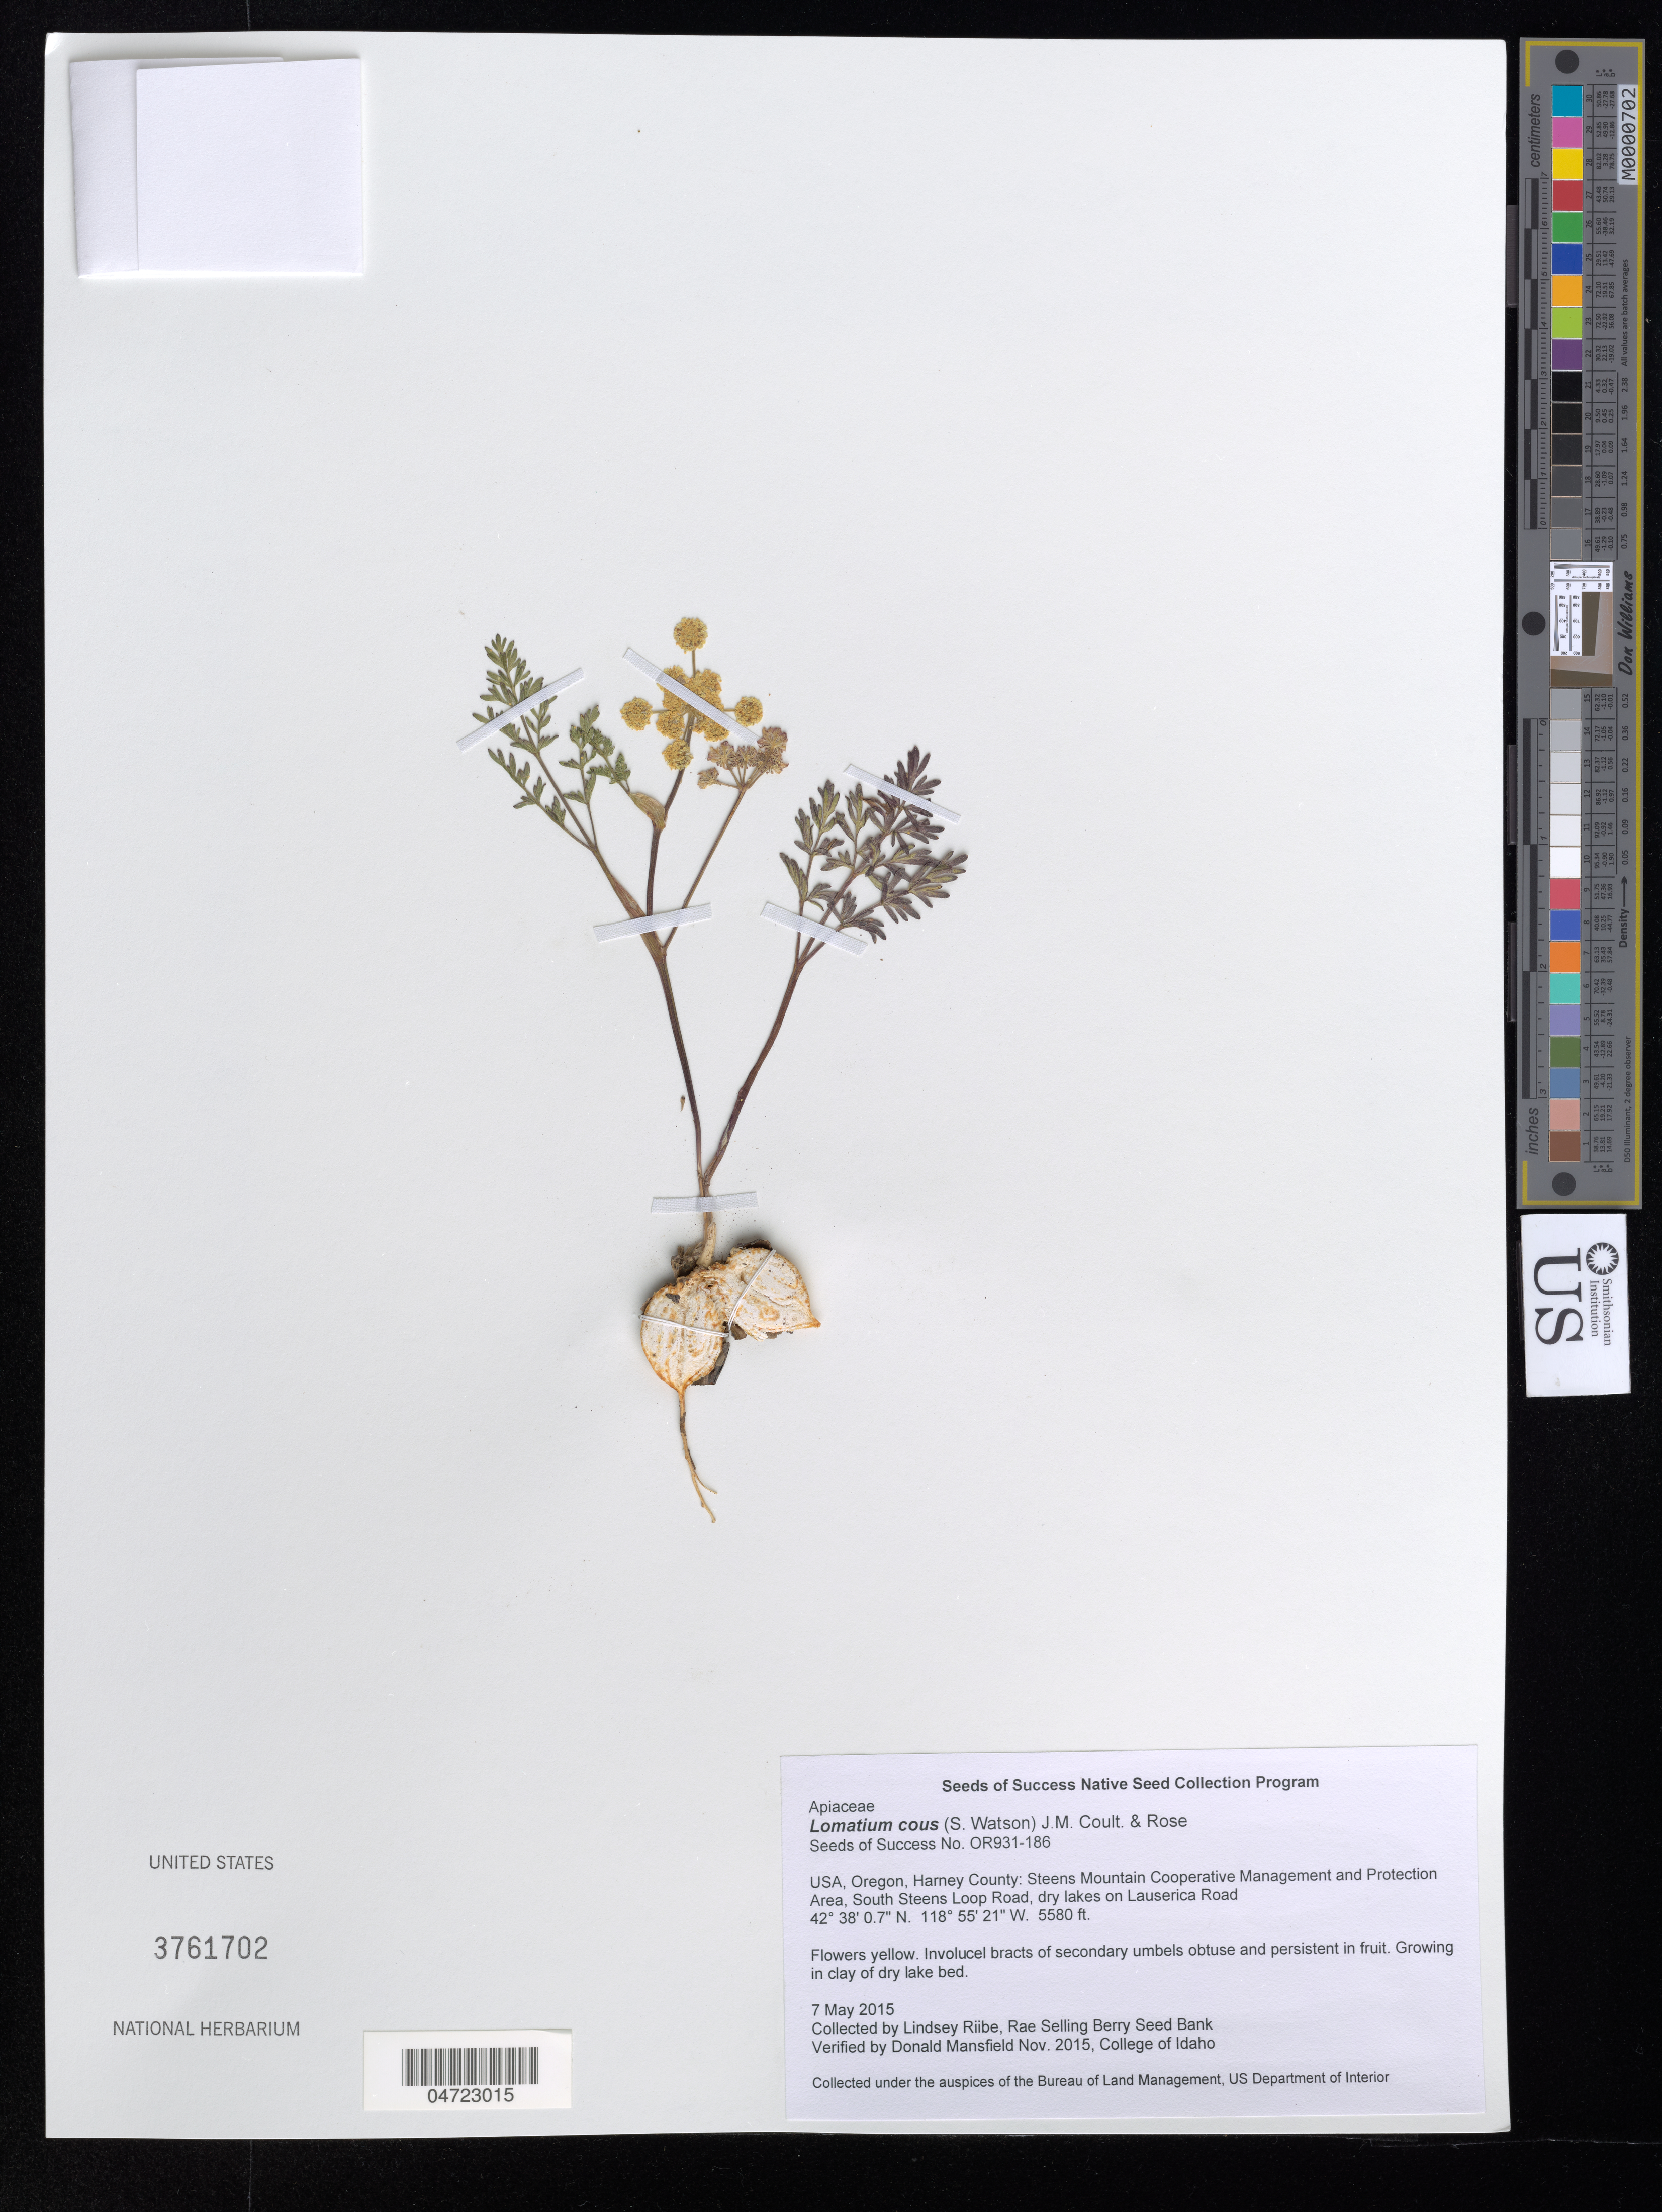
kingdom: Plantae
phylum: Tracheophyta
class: Magnoliopsida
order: Apiales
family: Apiaceae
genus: Lomatium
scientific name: Lomatium cous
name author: (S. Watson) J.M. Coult. & Rose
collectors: L. Riibe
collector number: OR931-186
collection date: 2015-05-07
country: United States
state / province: Oregon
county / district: Harney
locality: Harney County: Steens Mountain Cooperative Management and Protection Area, South Steens Loop Road, dry lakes on Lauserica Road.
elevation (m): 1701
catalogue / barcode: US 3761702